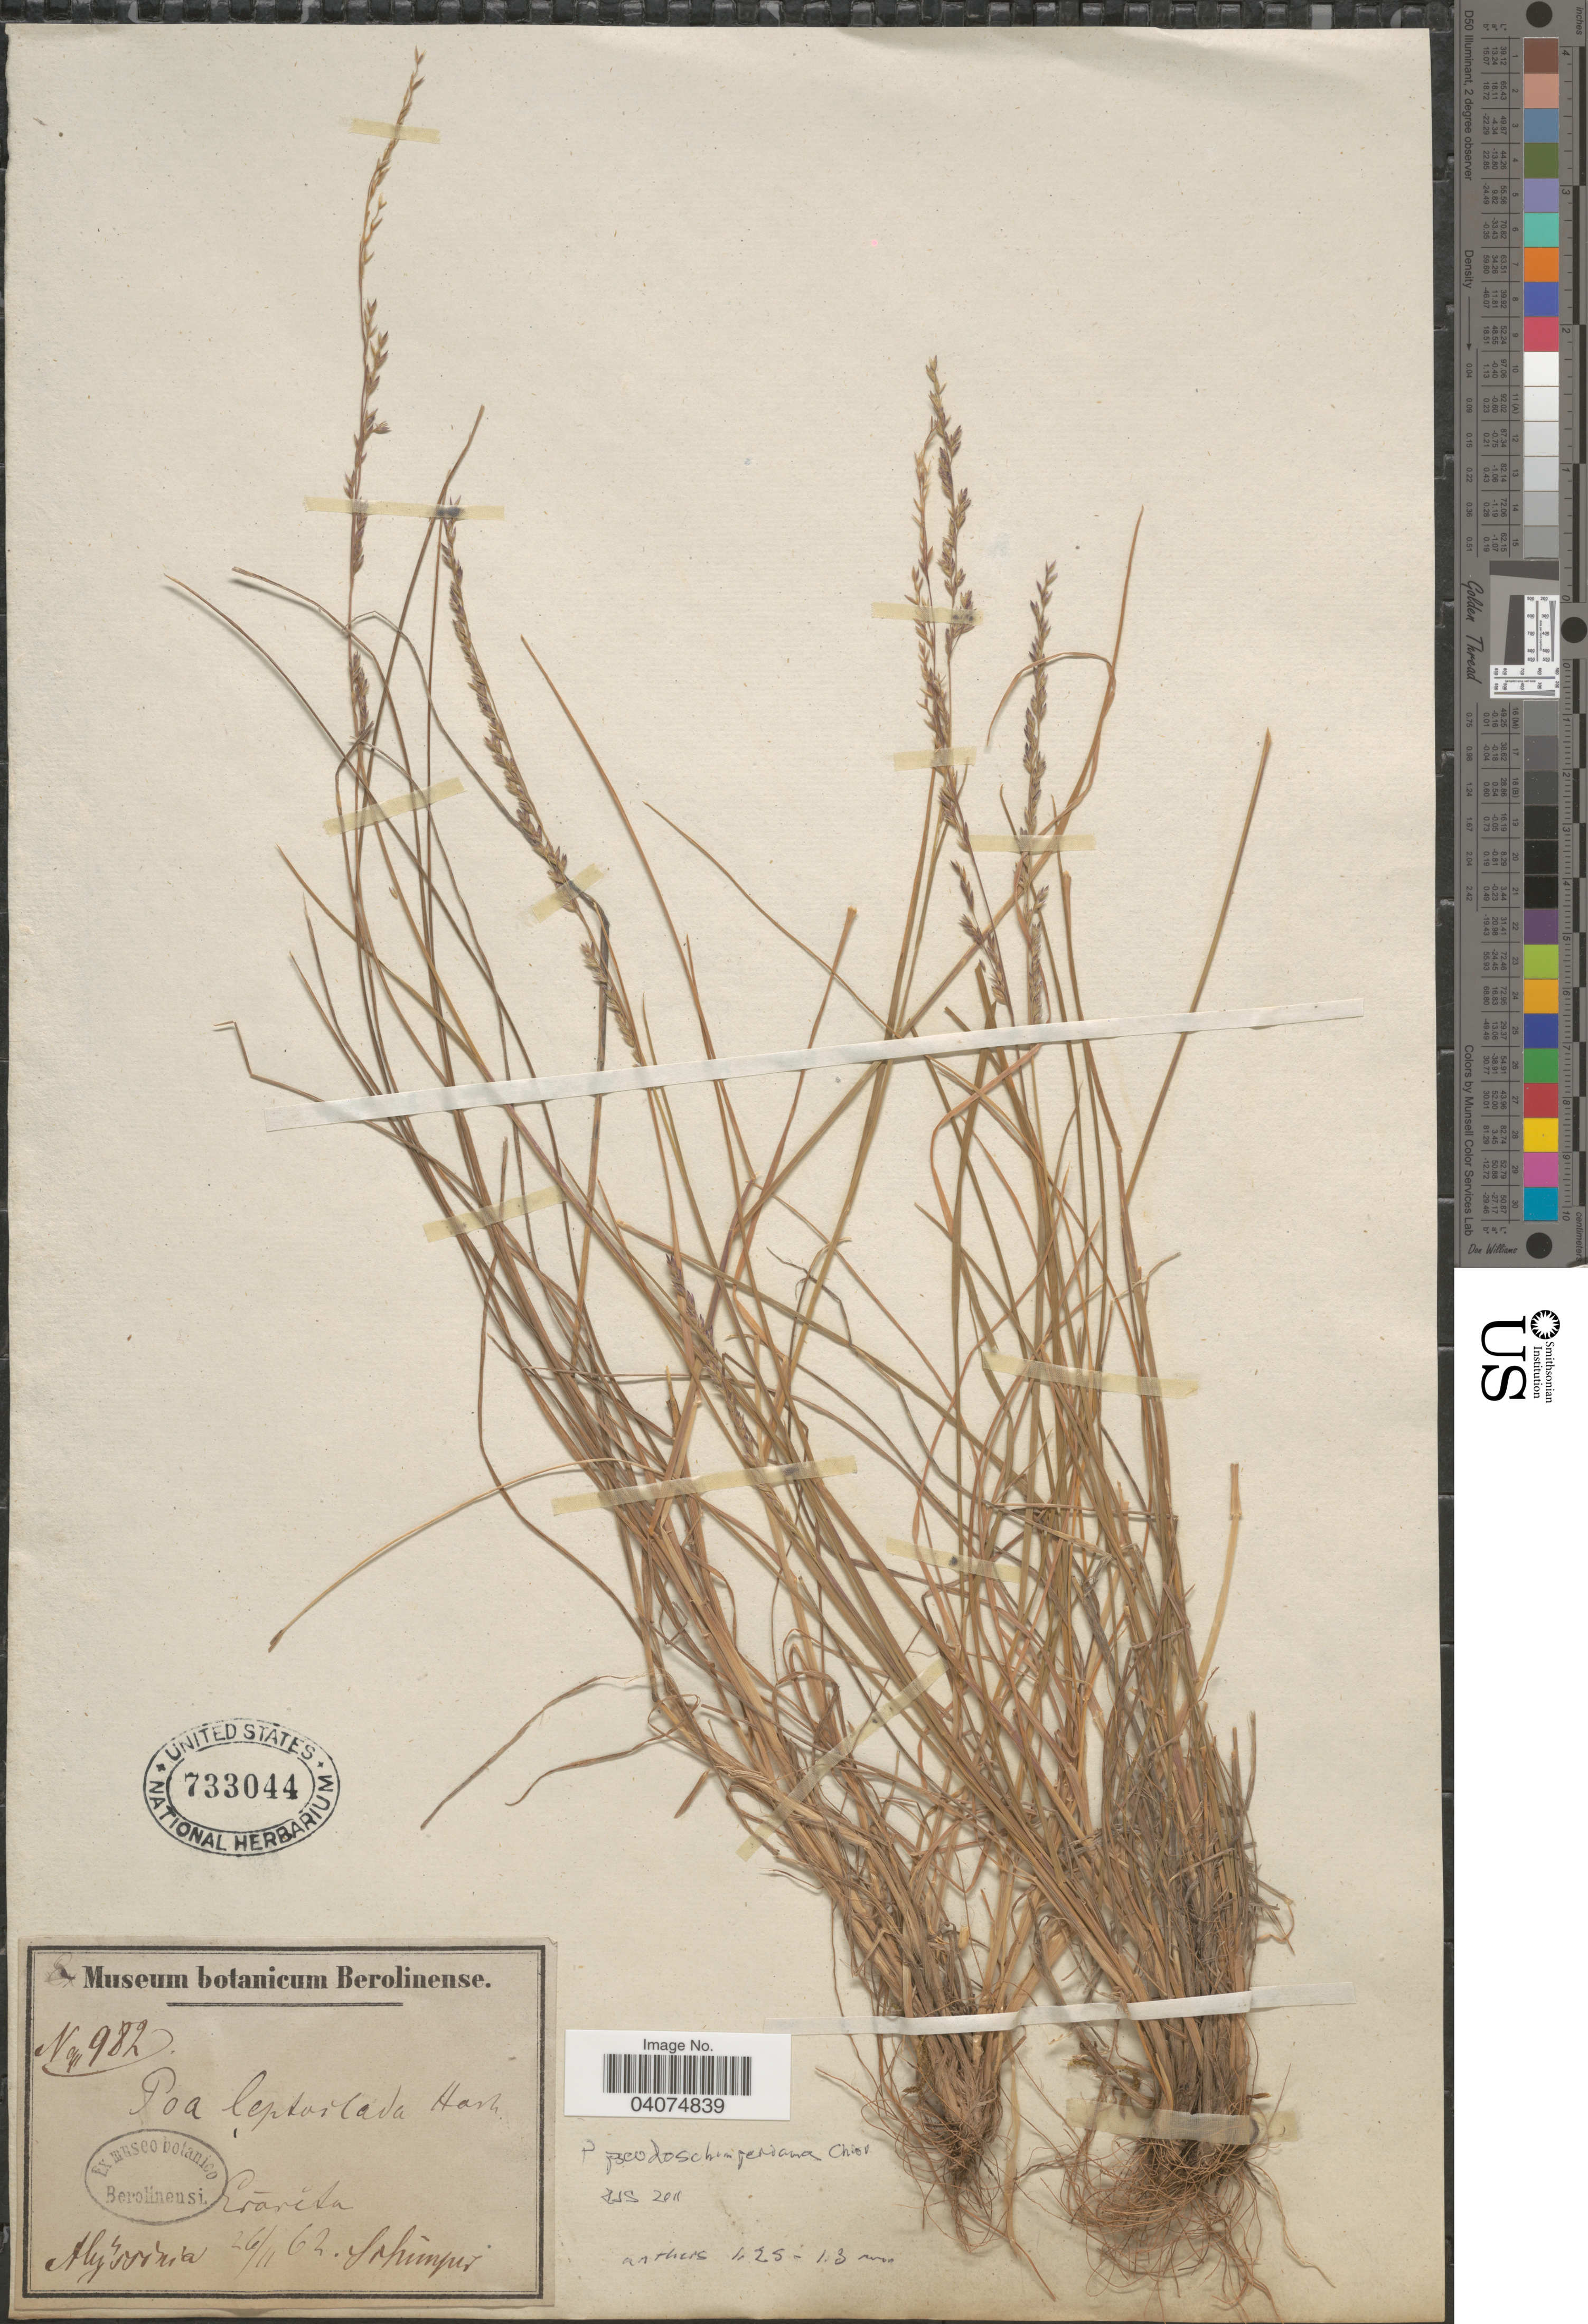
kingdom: Plantae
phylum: Tracheophyta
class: Liliopsida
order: Poales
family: Poaceae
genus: Poa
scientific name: Poa pseudoschimperiana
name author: Chiov.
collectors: -. Schimper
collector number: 982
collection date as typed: Transcribed d/m/y: 26/11/62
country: Ethiopia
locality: Erareta [interpreted]. Abÿssinia.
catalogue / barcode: US 733044